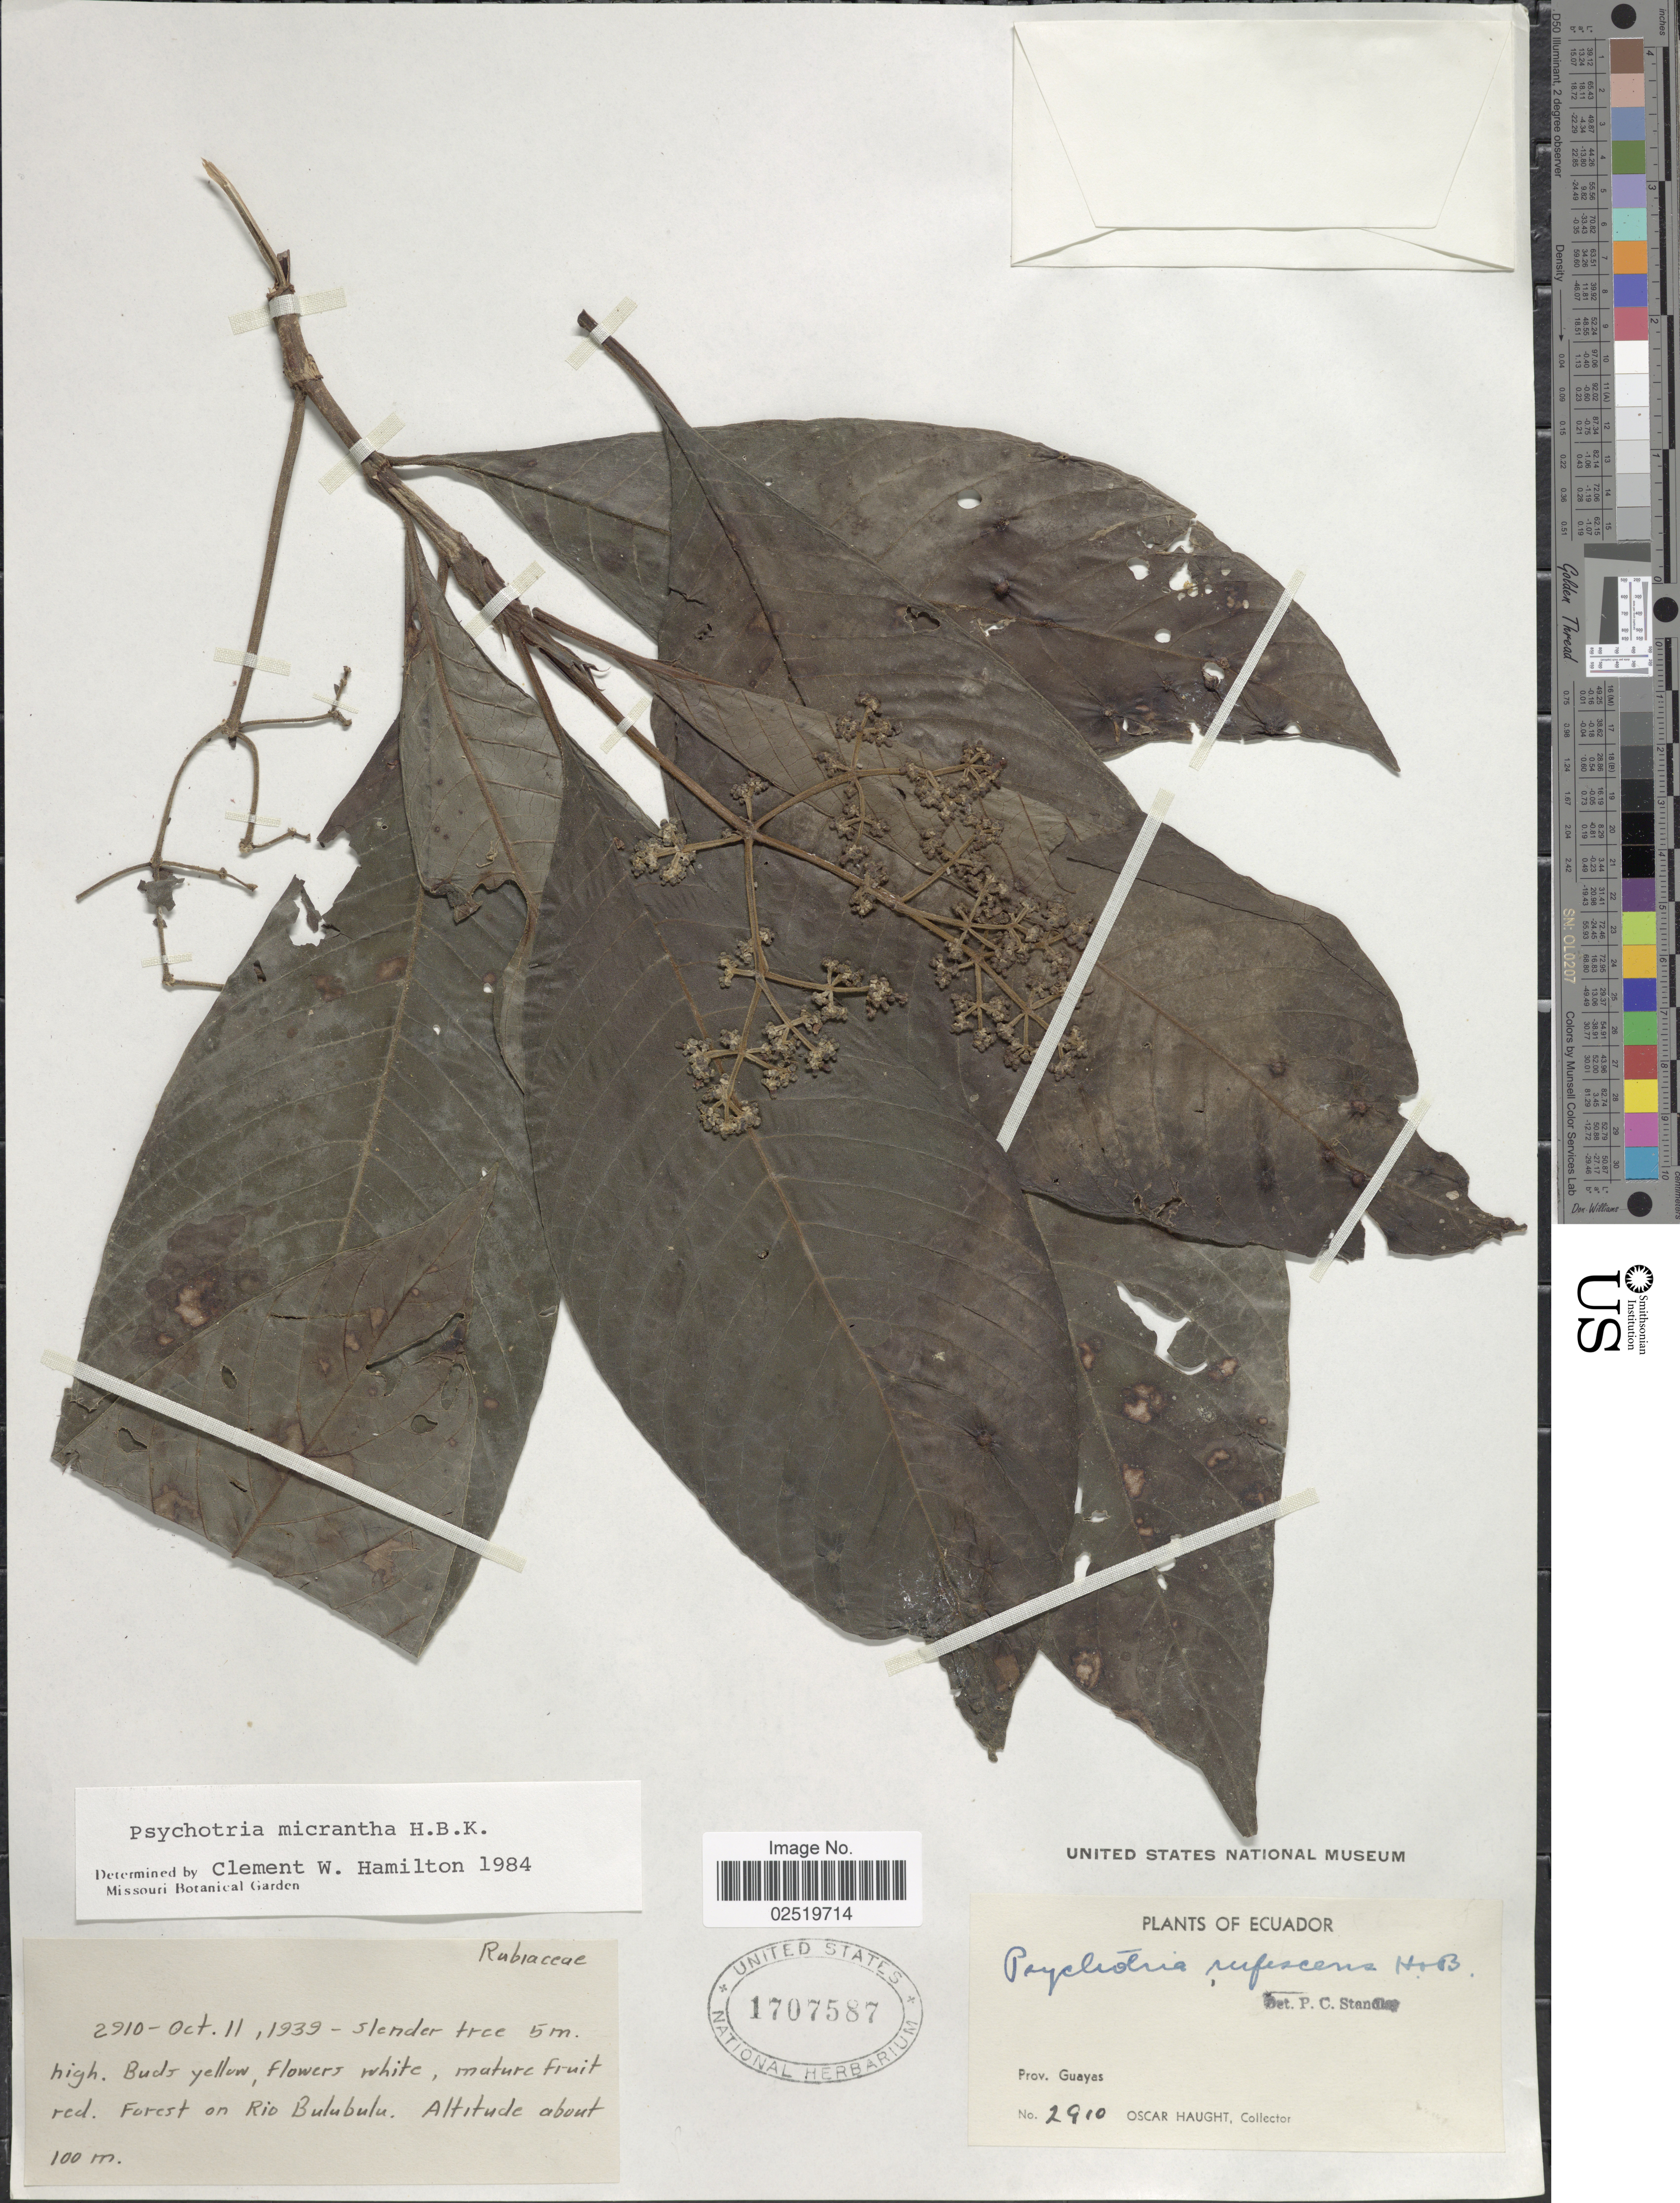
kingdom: Plantae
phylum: Tracheophyta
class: Magnoliopsida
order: Gentianales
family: Rubiaceae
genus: Psychotria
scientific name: Psychotria micrantha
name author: Kunth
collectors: O. L. Haught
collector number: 2910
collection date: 1939-10-11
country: Ecuador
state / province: Guayas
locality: Forest on Rio Bulubulu.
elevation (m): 100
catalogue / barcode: US 1707587